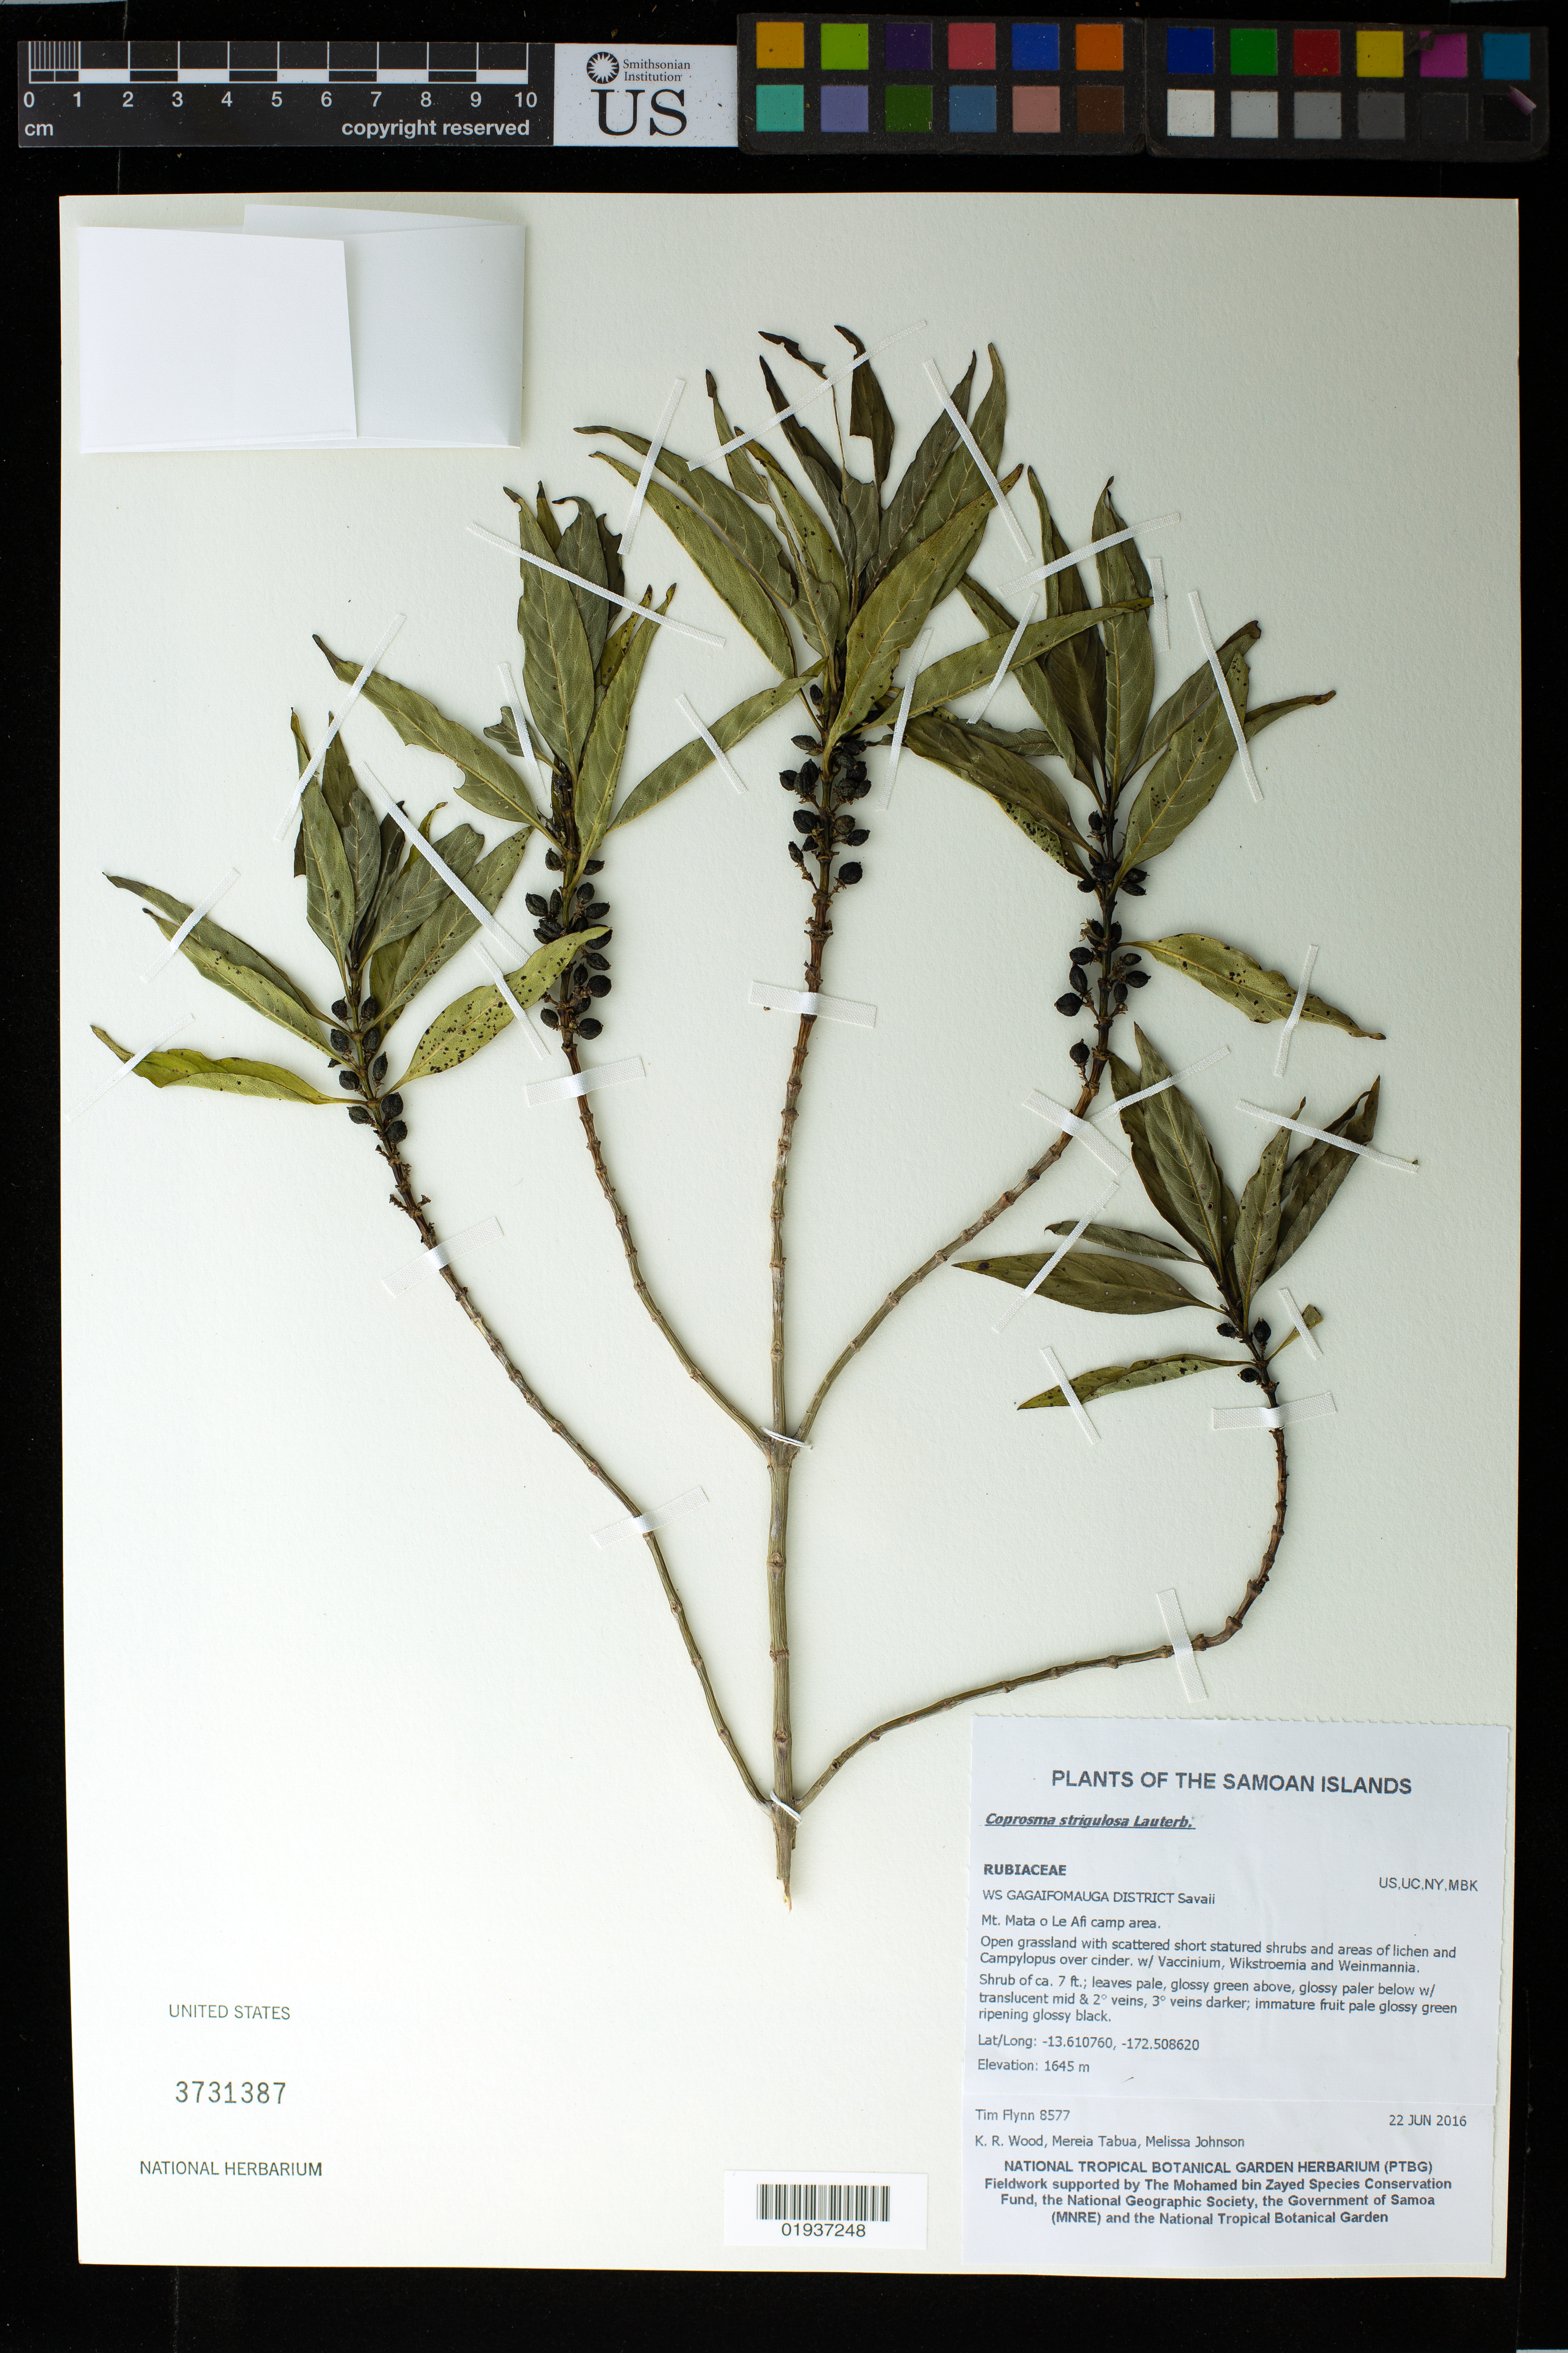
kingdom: Plantae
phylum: Tracheophyta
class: Magnoliopsida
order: Gentianales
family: Rubiaceae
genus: Coprosma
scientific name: Coprosma strigulosa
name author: Lauterb.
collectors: T. W. Flynn, K. R. Wood, M. Johnson & M. Tabua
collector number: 8577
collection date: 2016-06-22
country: Samoa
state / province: Gagaifomauga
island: Savai'i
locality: Gagaifomauga District, Mt. Mata o Le Afi camp area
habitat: Open grassland with scattered short statured shrubs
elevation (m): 1645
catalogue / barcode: US 3731387